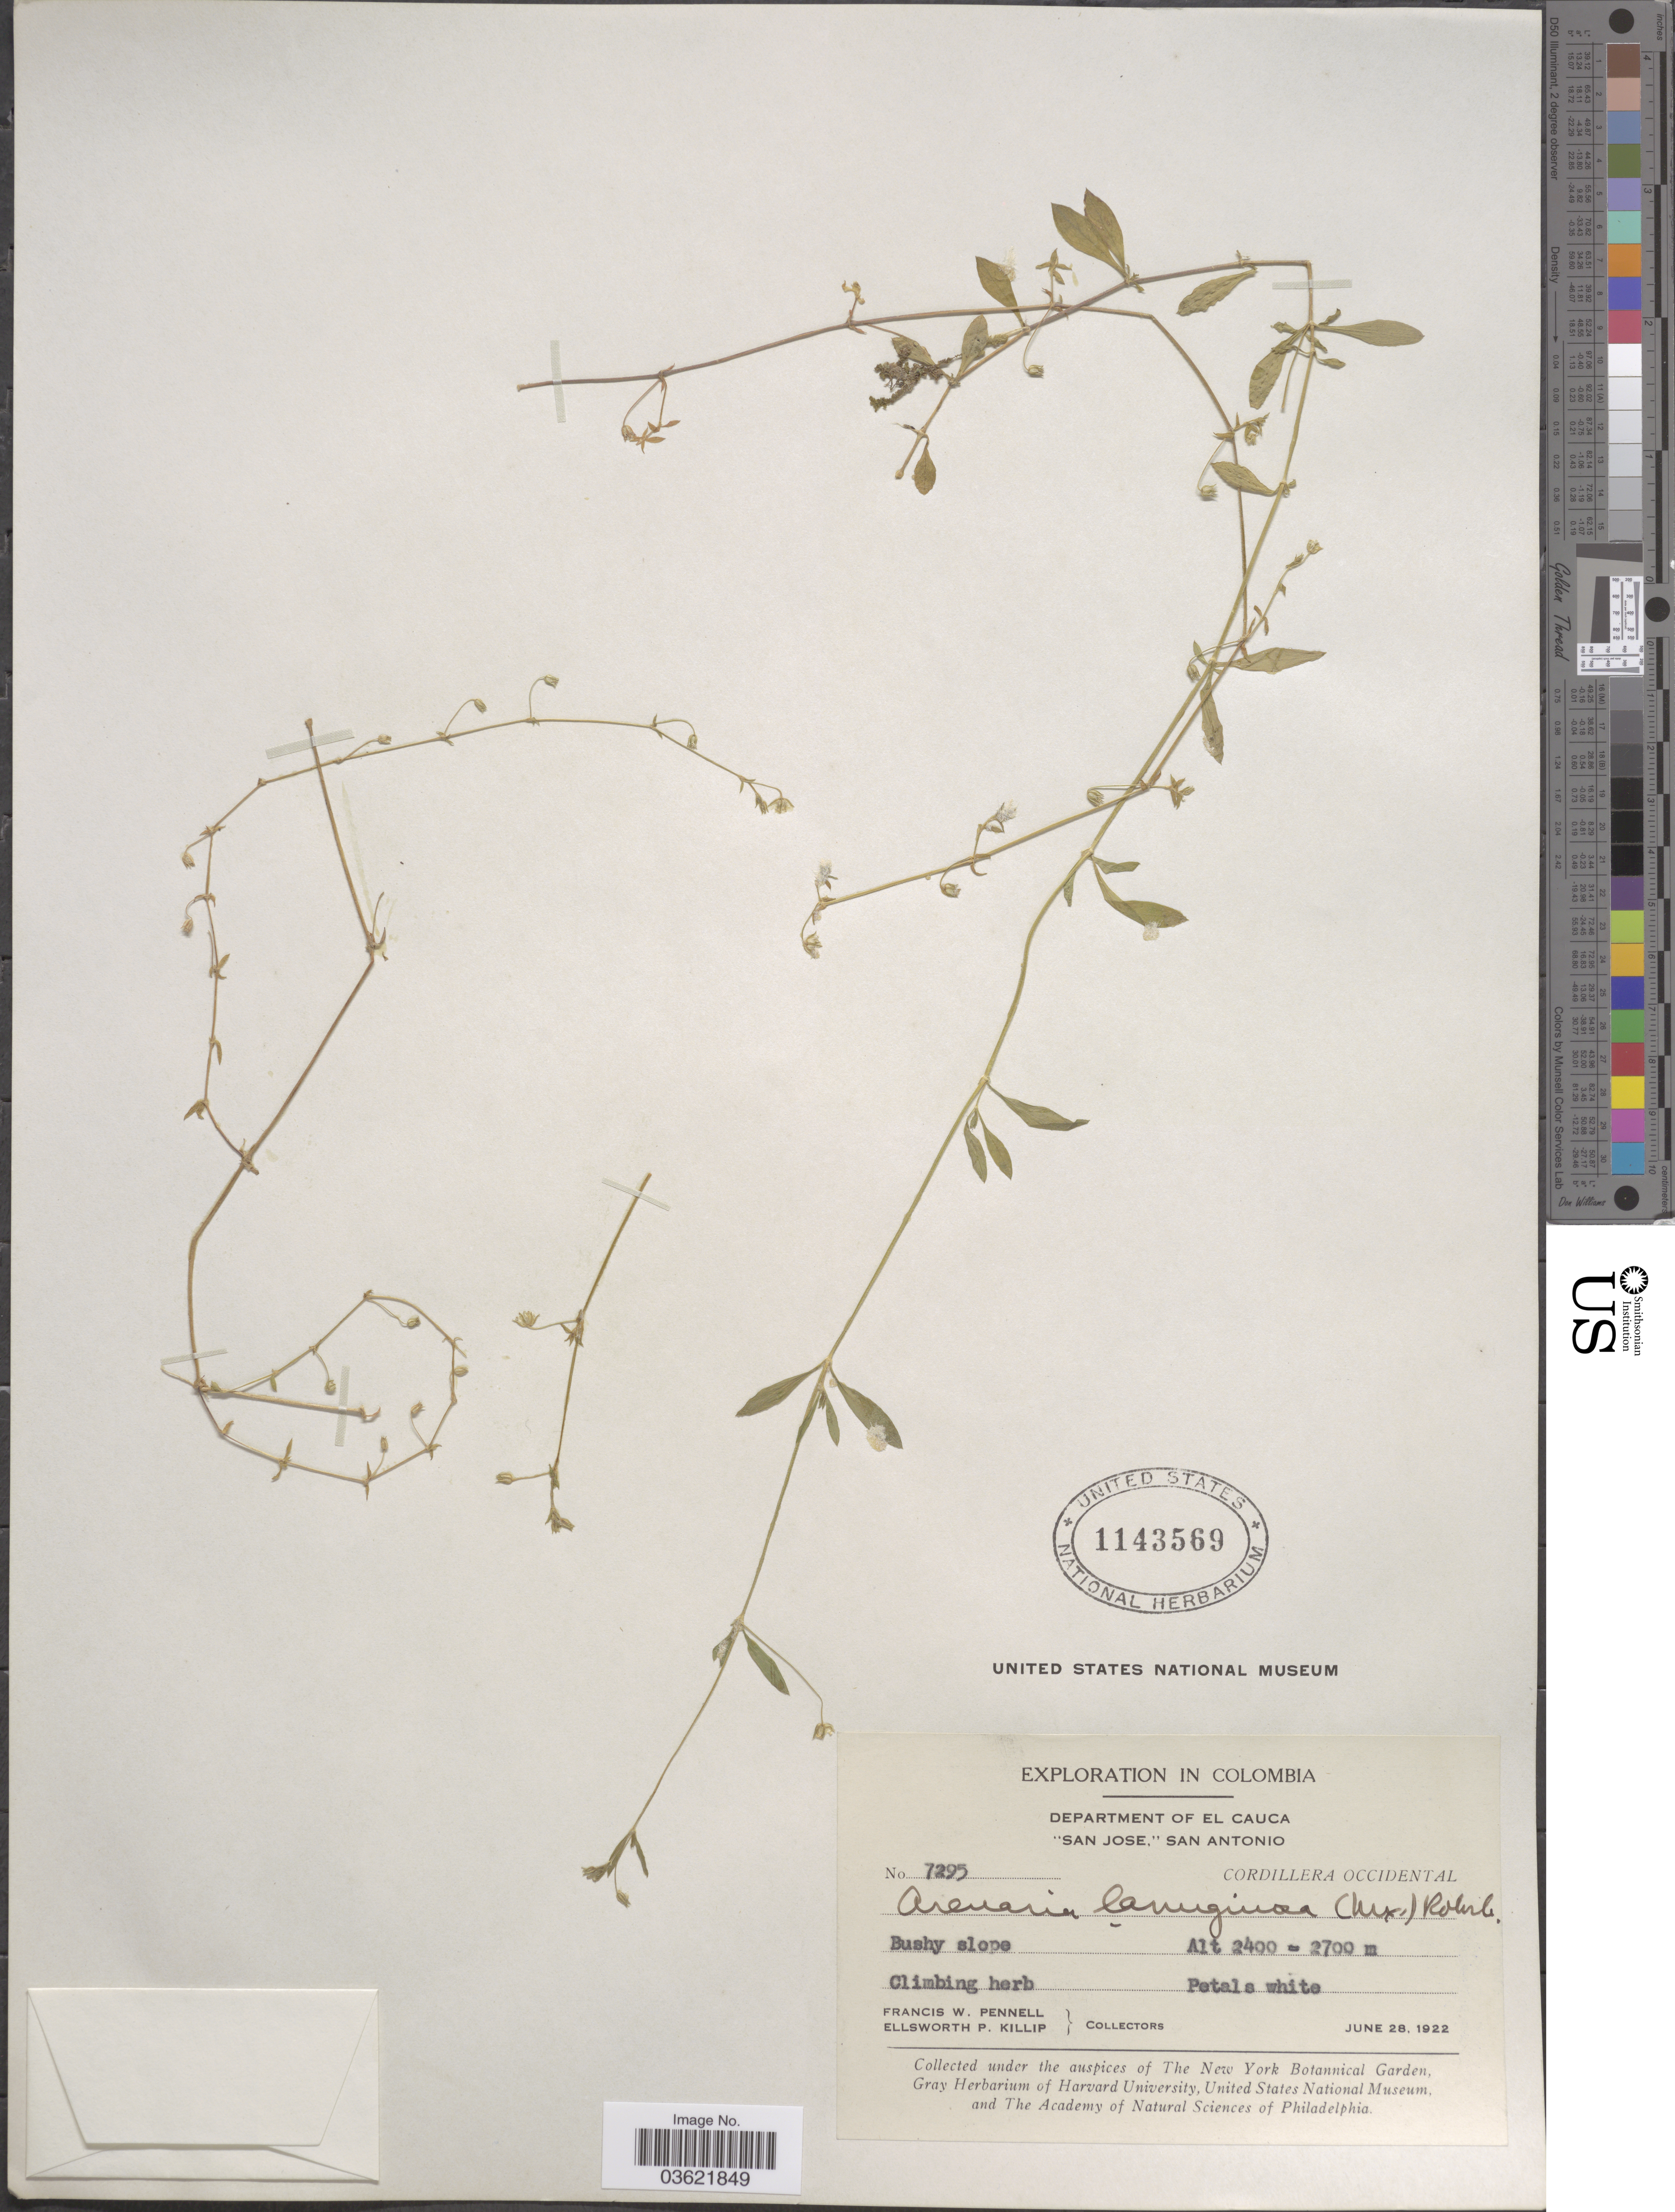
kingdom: Plantae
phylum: Tracheophyta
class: Magnoliopsida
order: Caryophyllales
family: Caryophyllaceae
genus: Arenaria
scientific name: Arenaria lanuginosa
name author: (Michx.) Rohrb.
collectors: F. W. Pennell & E. P. Killip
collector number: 7295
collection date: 1922-06-28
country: Colombia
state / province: Cauca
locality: Department of El Cauca. "San Jose", San Antonio. Cordillera Occidental.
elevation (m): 2400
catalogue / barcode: US 1143569